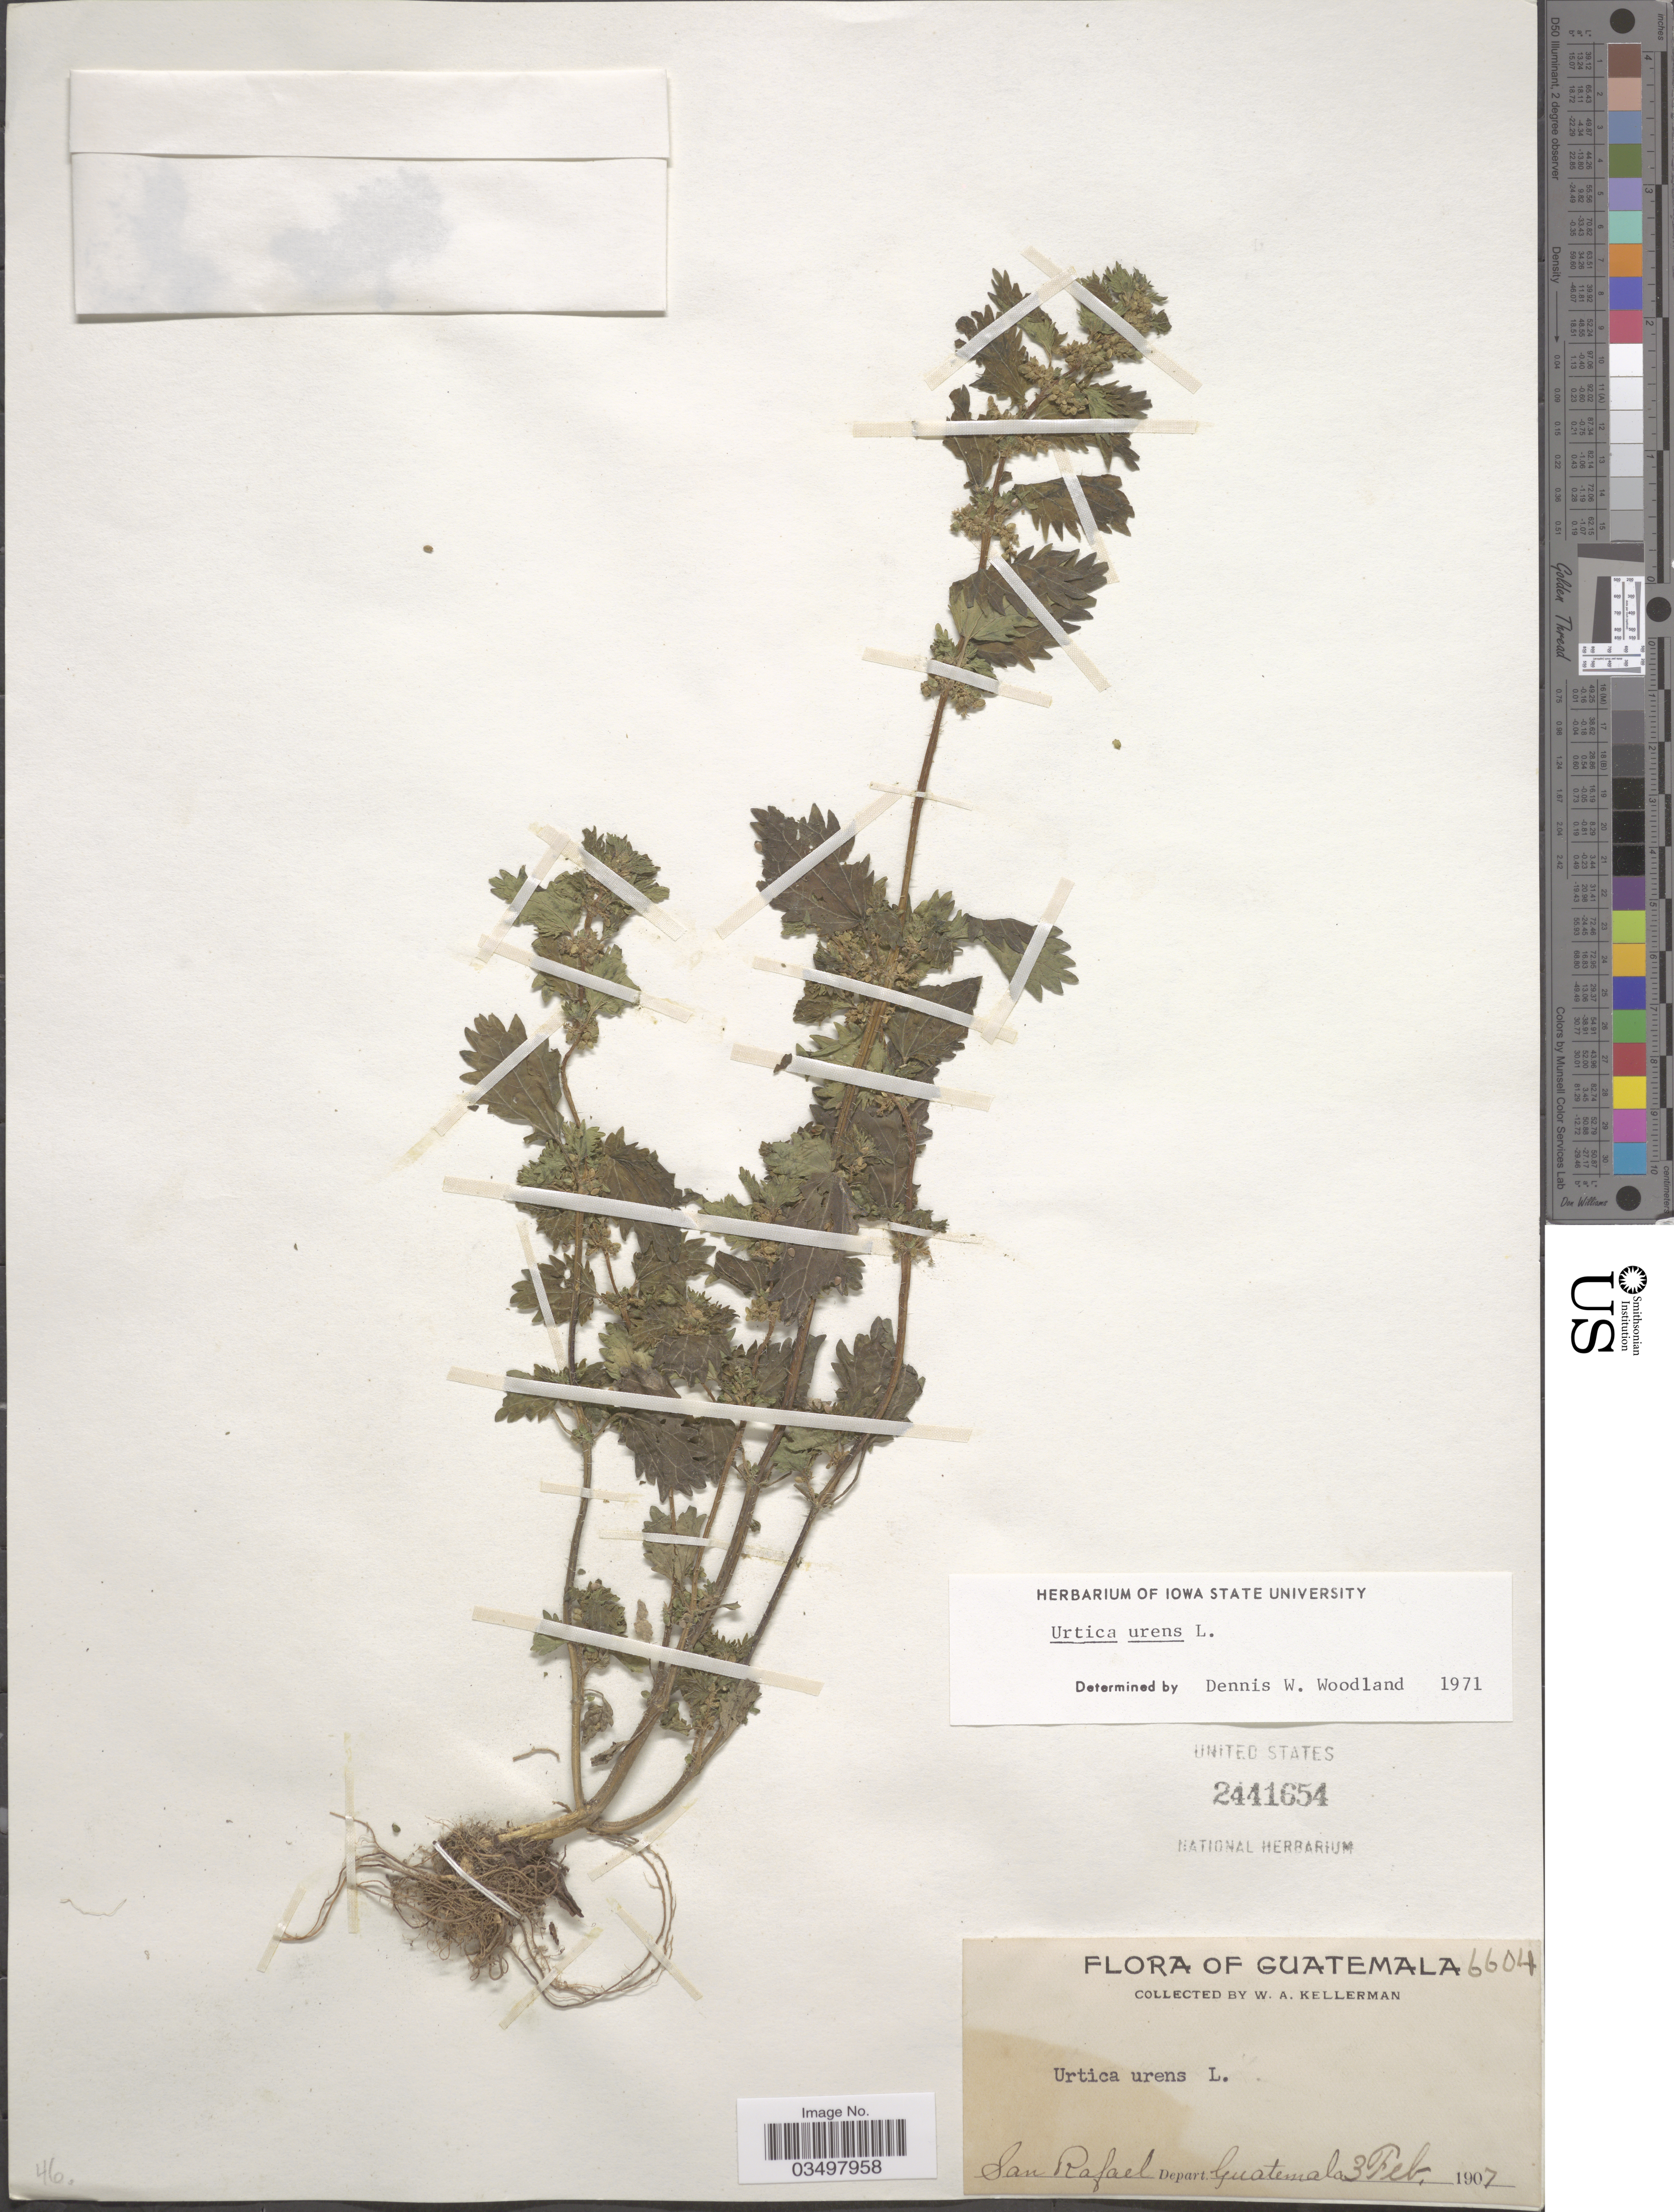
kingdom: Plantae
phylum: Tracheophyta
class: Magnoliopsida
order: Rosales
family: Urticaceae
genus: Urtica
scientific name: Urtica urens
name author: L.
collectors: W. Kellerman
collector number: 6604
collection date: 1907-02-03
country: Guatemala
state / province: Guatemala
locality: San Rafael Depart. Guatemala.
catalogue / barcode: US 2441654